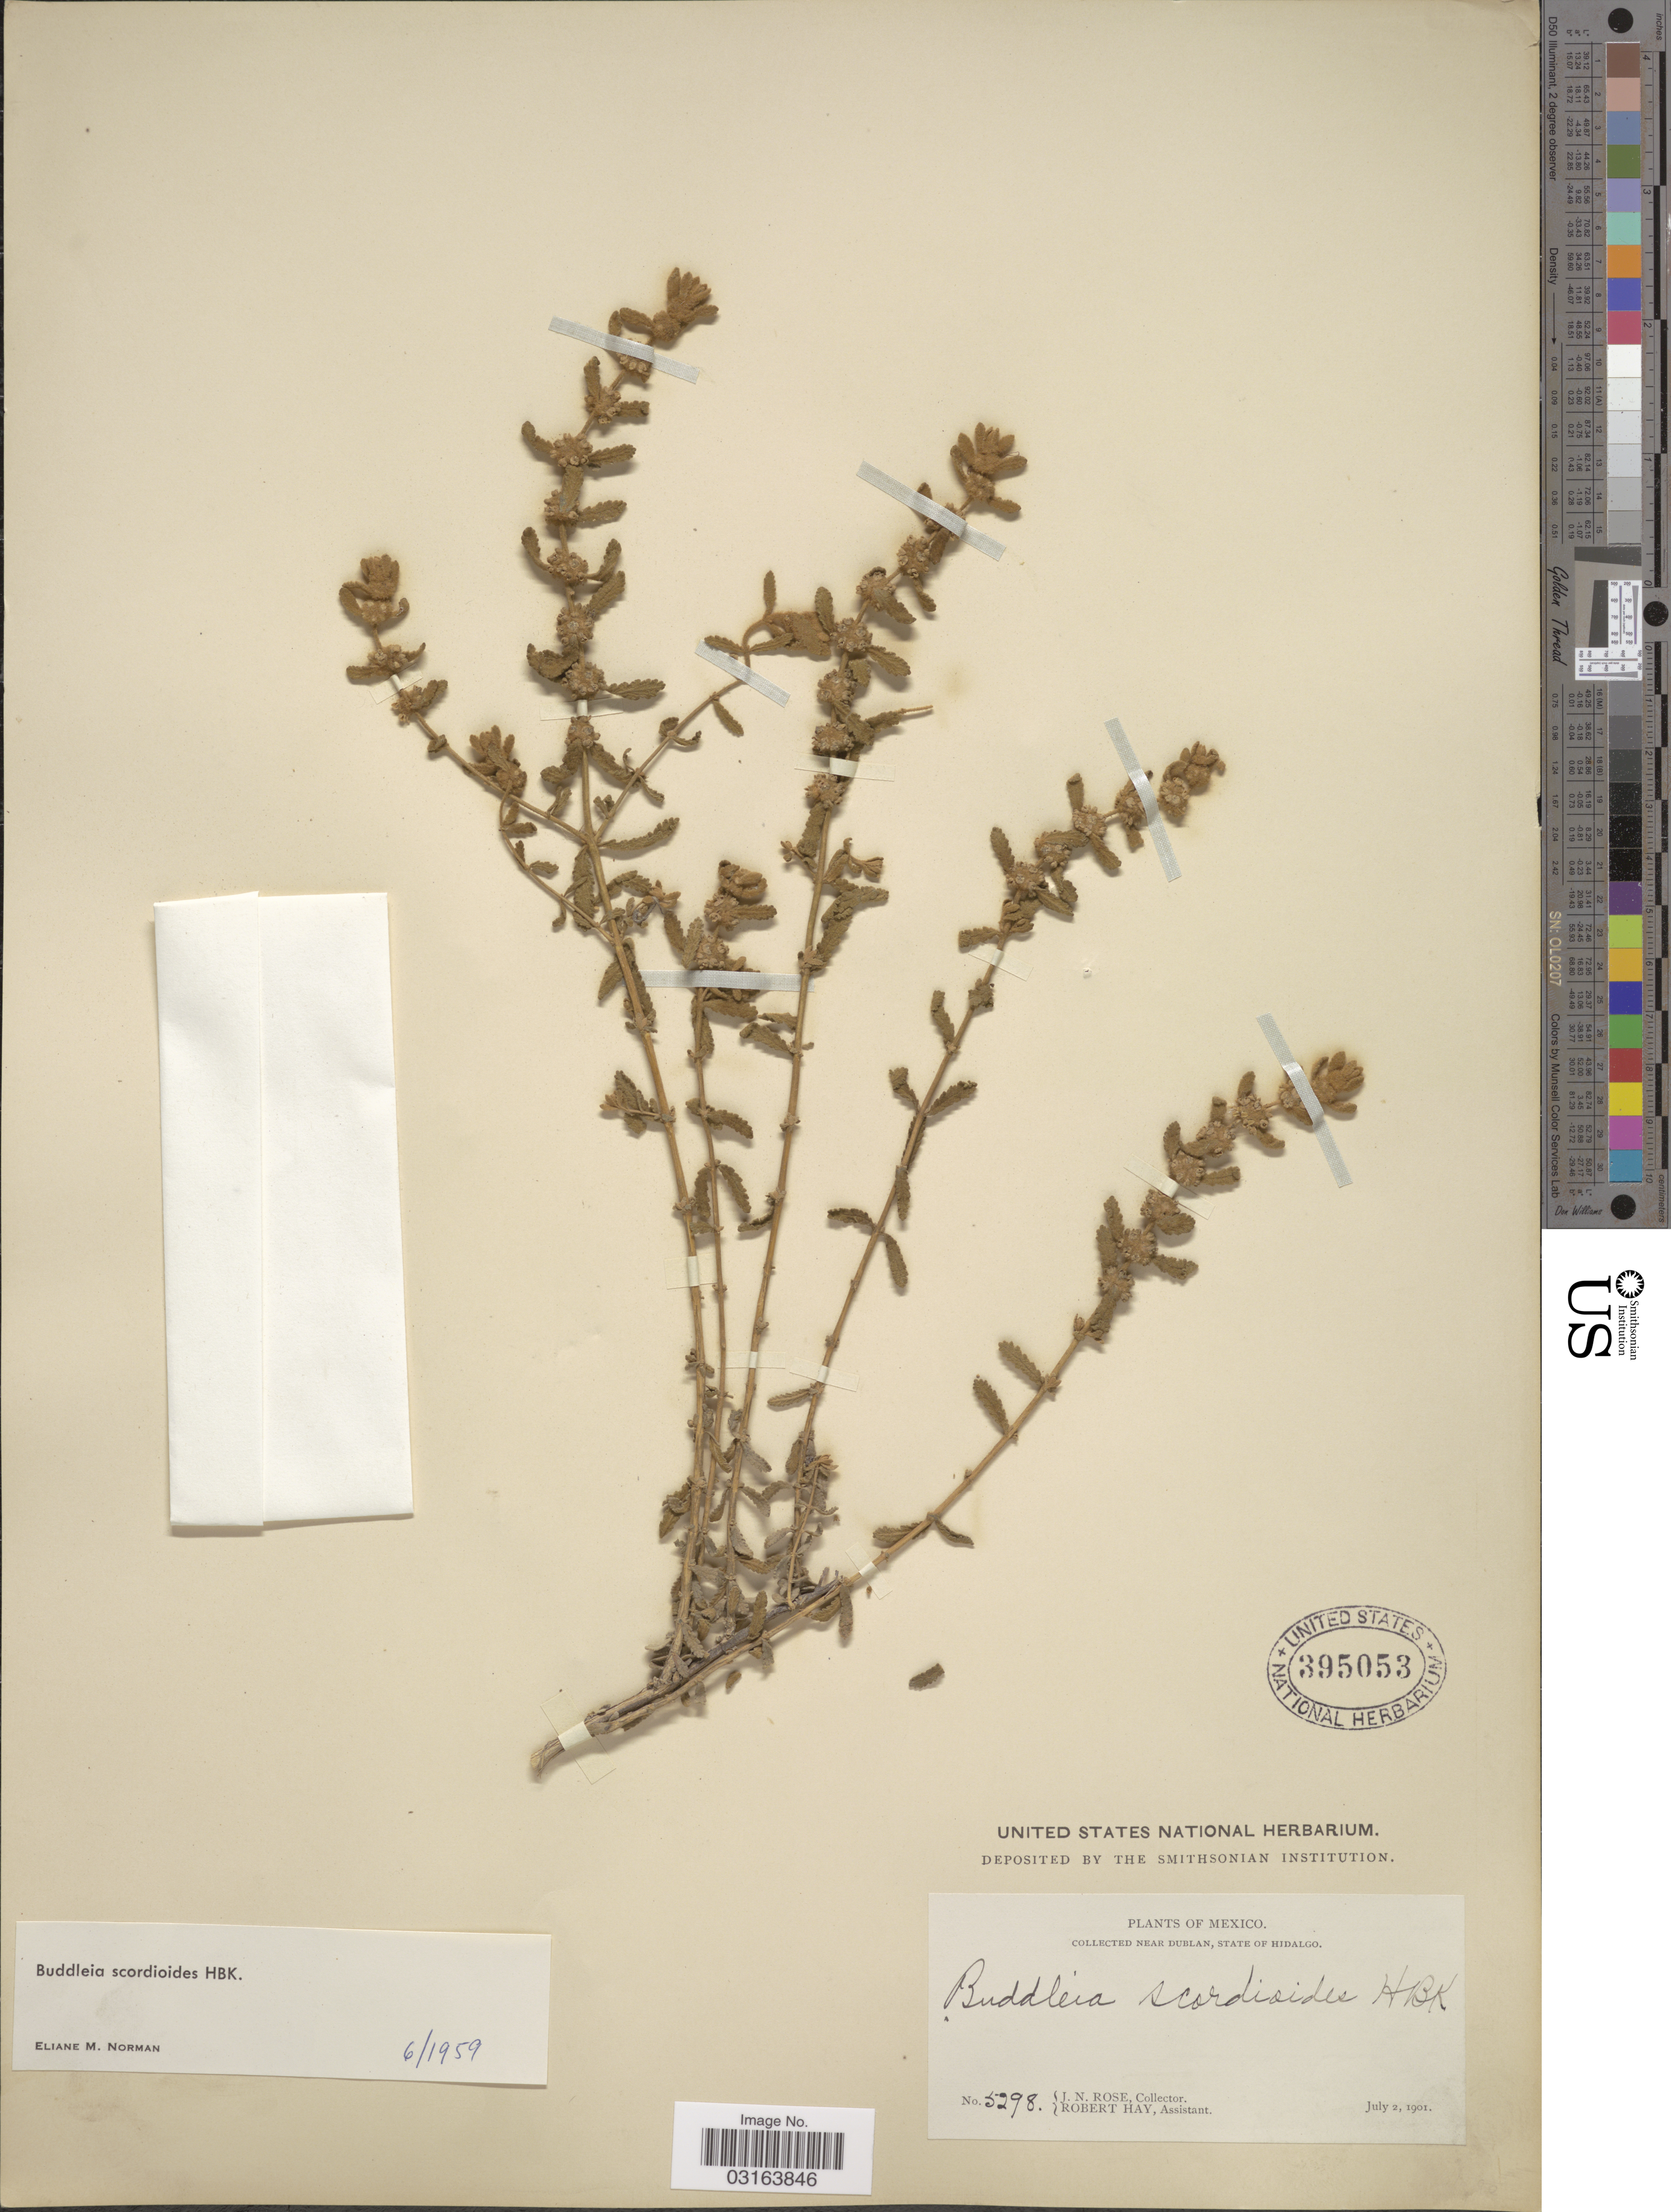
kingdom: Plantae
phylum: Tracheophyta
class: Magnoliopsida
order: Lamiales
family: Scrophulariaceae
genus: Buddleja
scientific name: Buddleja scordioides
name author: Kunth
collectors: J. N. Rose & R. Hay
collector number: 5298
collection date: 1901-07-02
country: Mexico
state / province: Hidalgo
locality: Near Dublan.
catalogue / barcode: US 395053